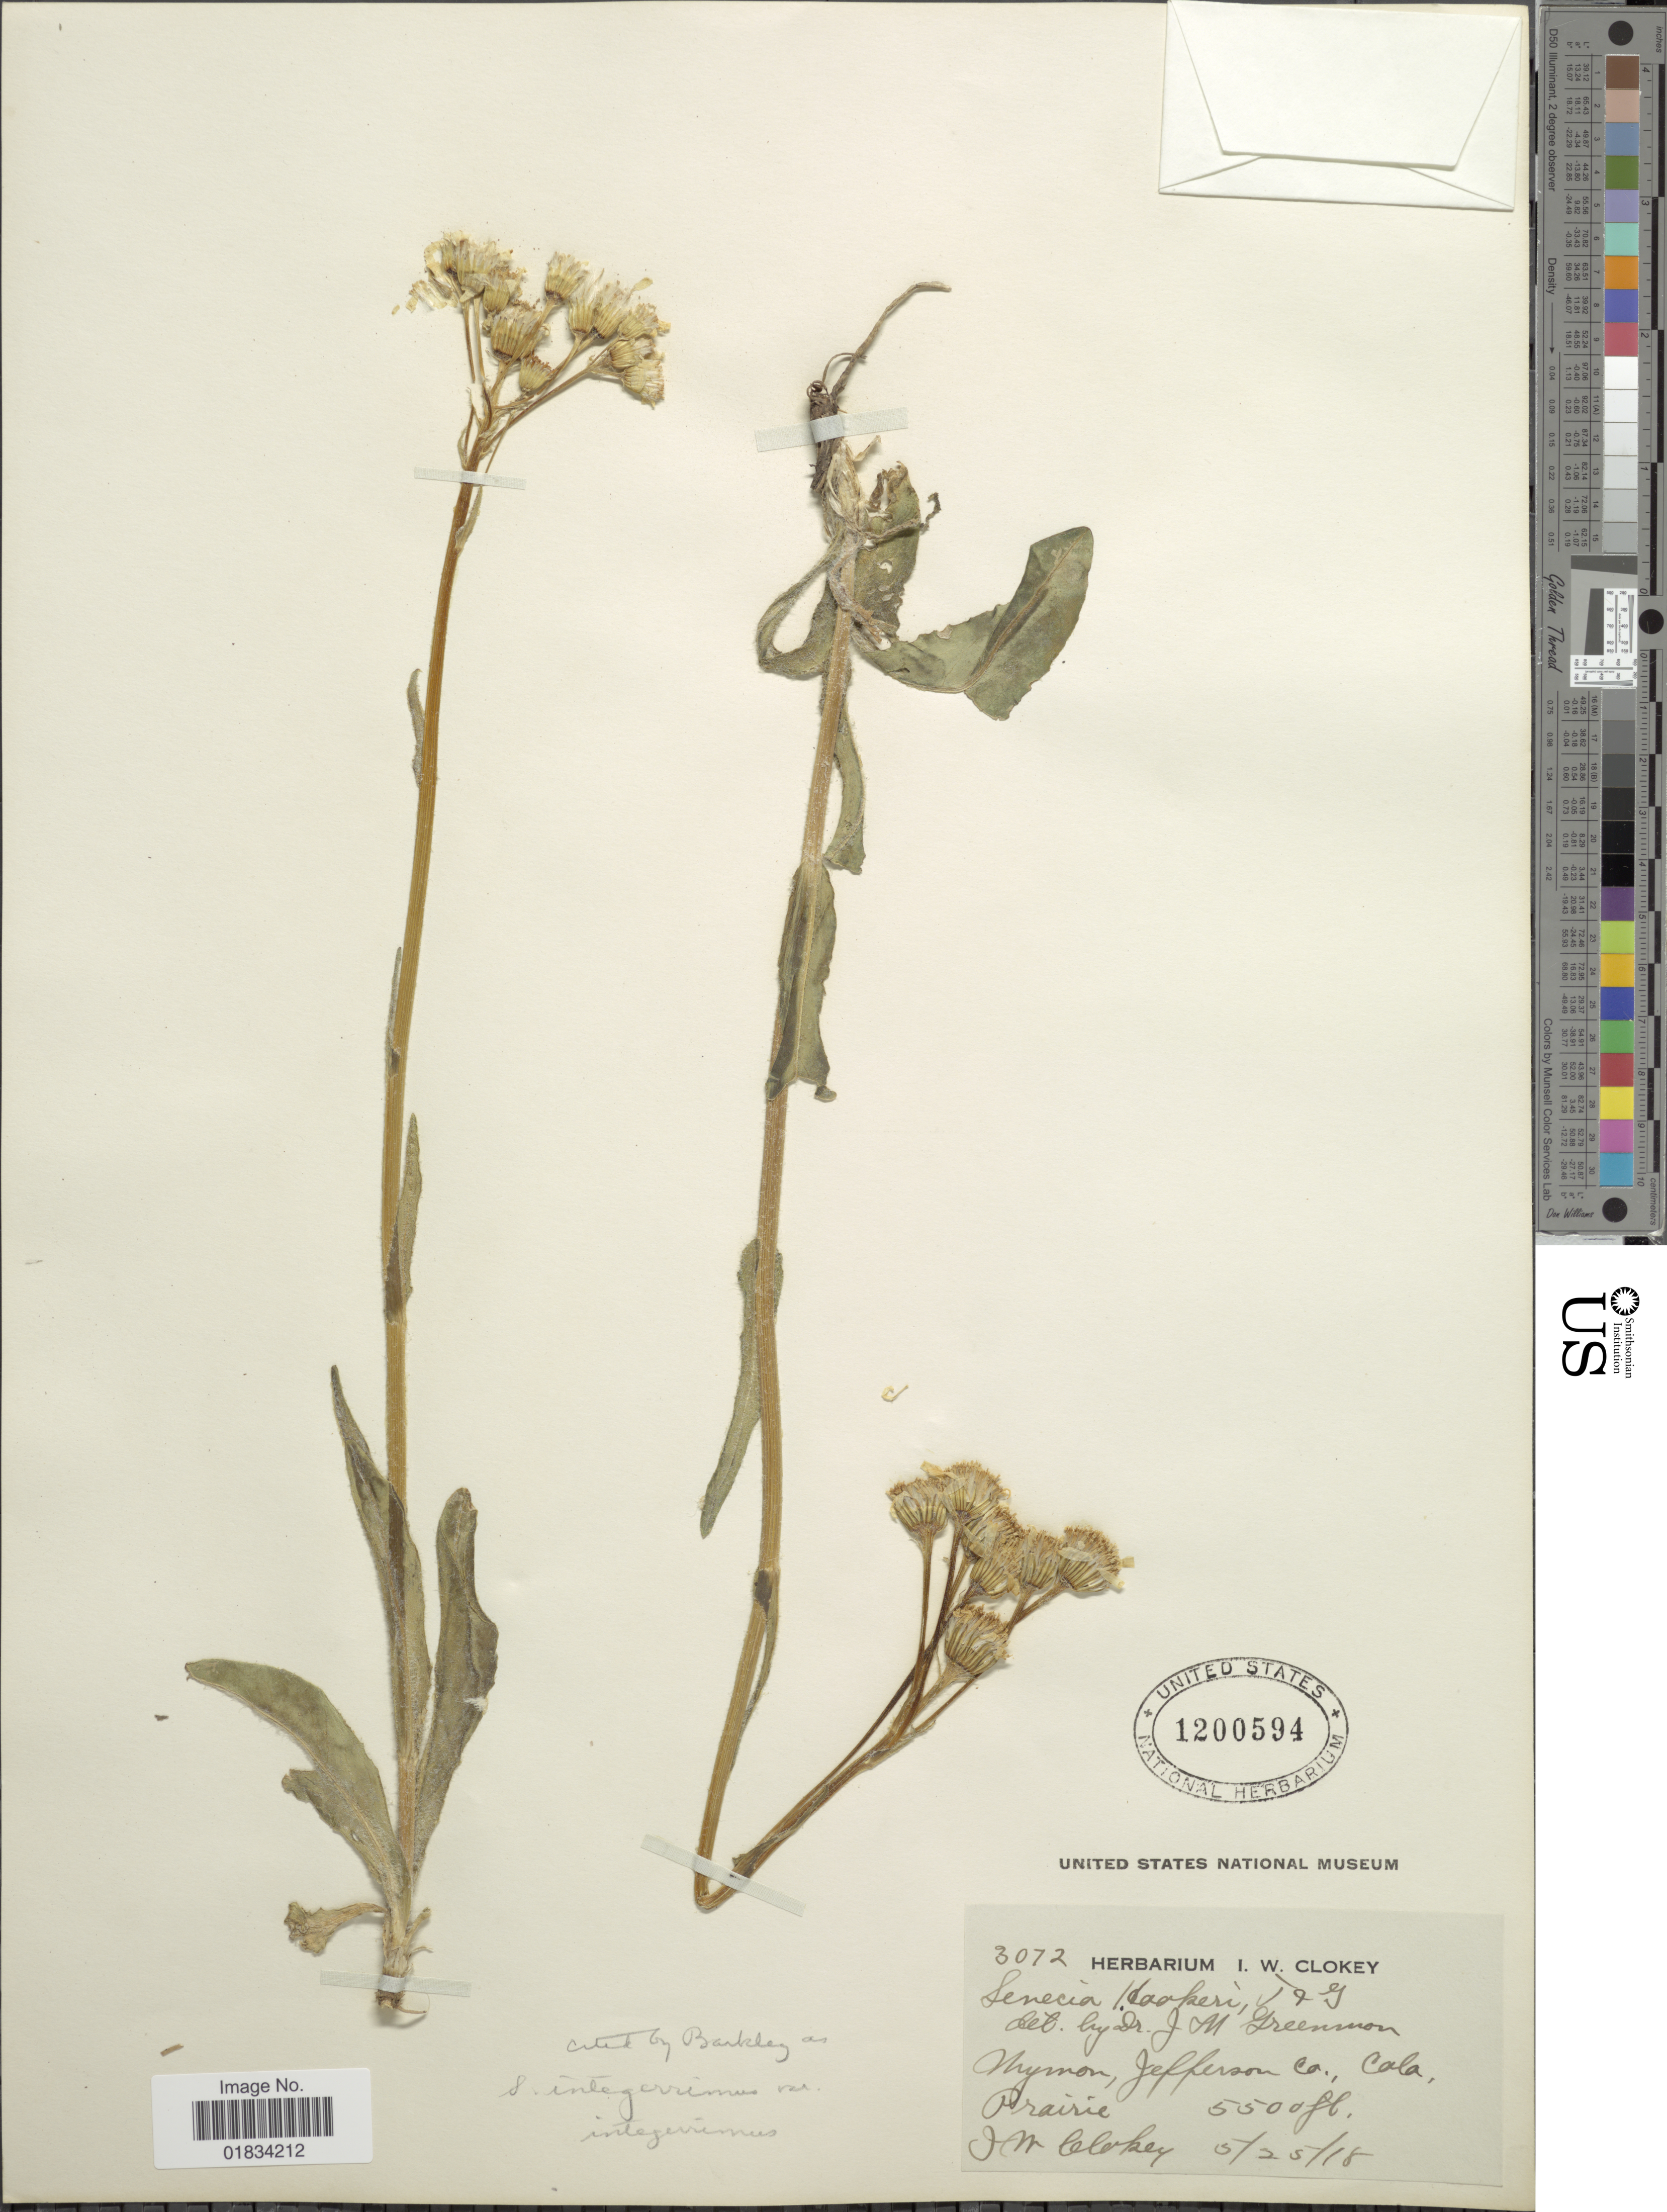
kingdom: Plantae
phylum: Tracheophyta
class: Magnoliopsida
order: Asterales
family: Asteraceae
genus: Senecio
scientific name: Senecio integerrimus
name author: Nutt.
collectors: I. W. Clokey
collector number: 3072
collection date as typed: Transcribed d/m/y: 25/5/18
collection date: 1918-05-25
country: United States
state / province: Colorado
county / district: Jefferson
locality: Wyman Jefferson Co.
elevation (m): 1676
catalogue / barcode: US 1200594